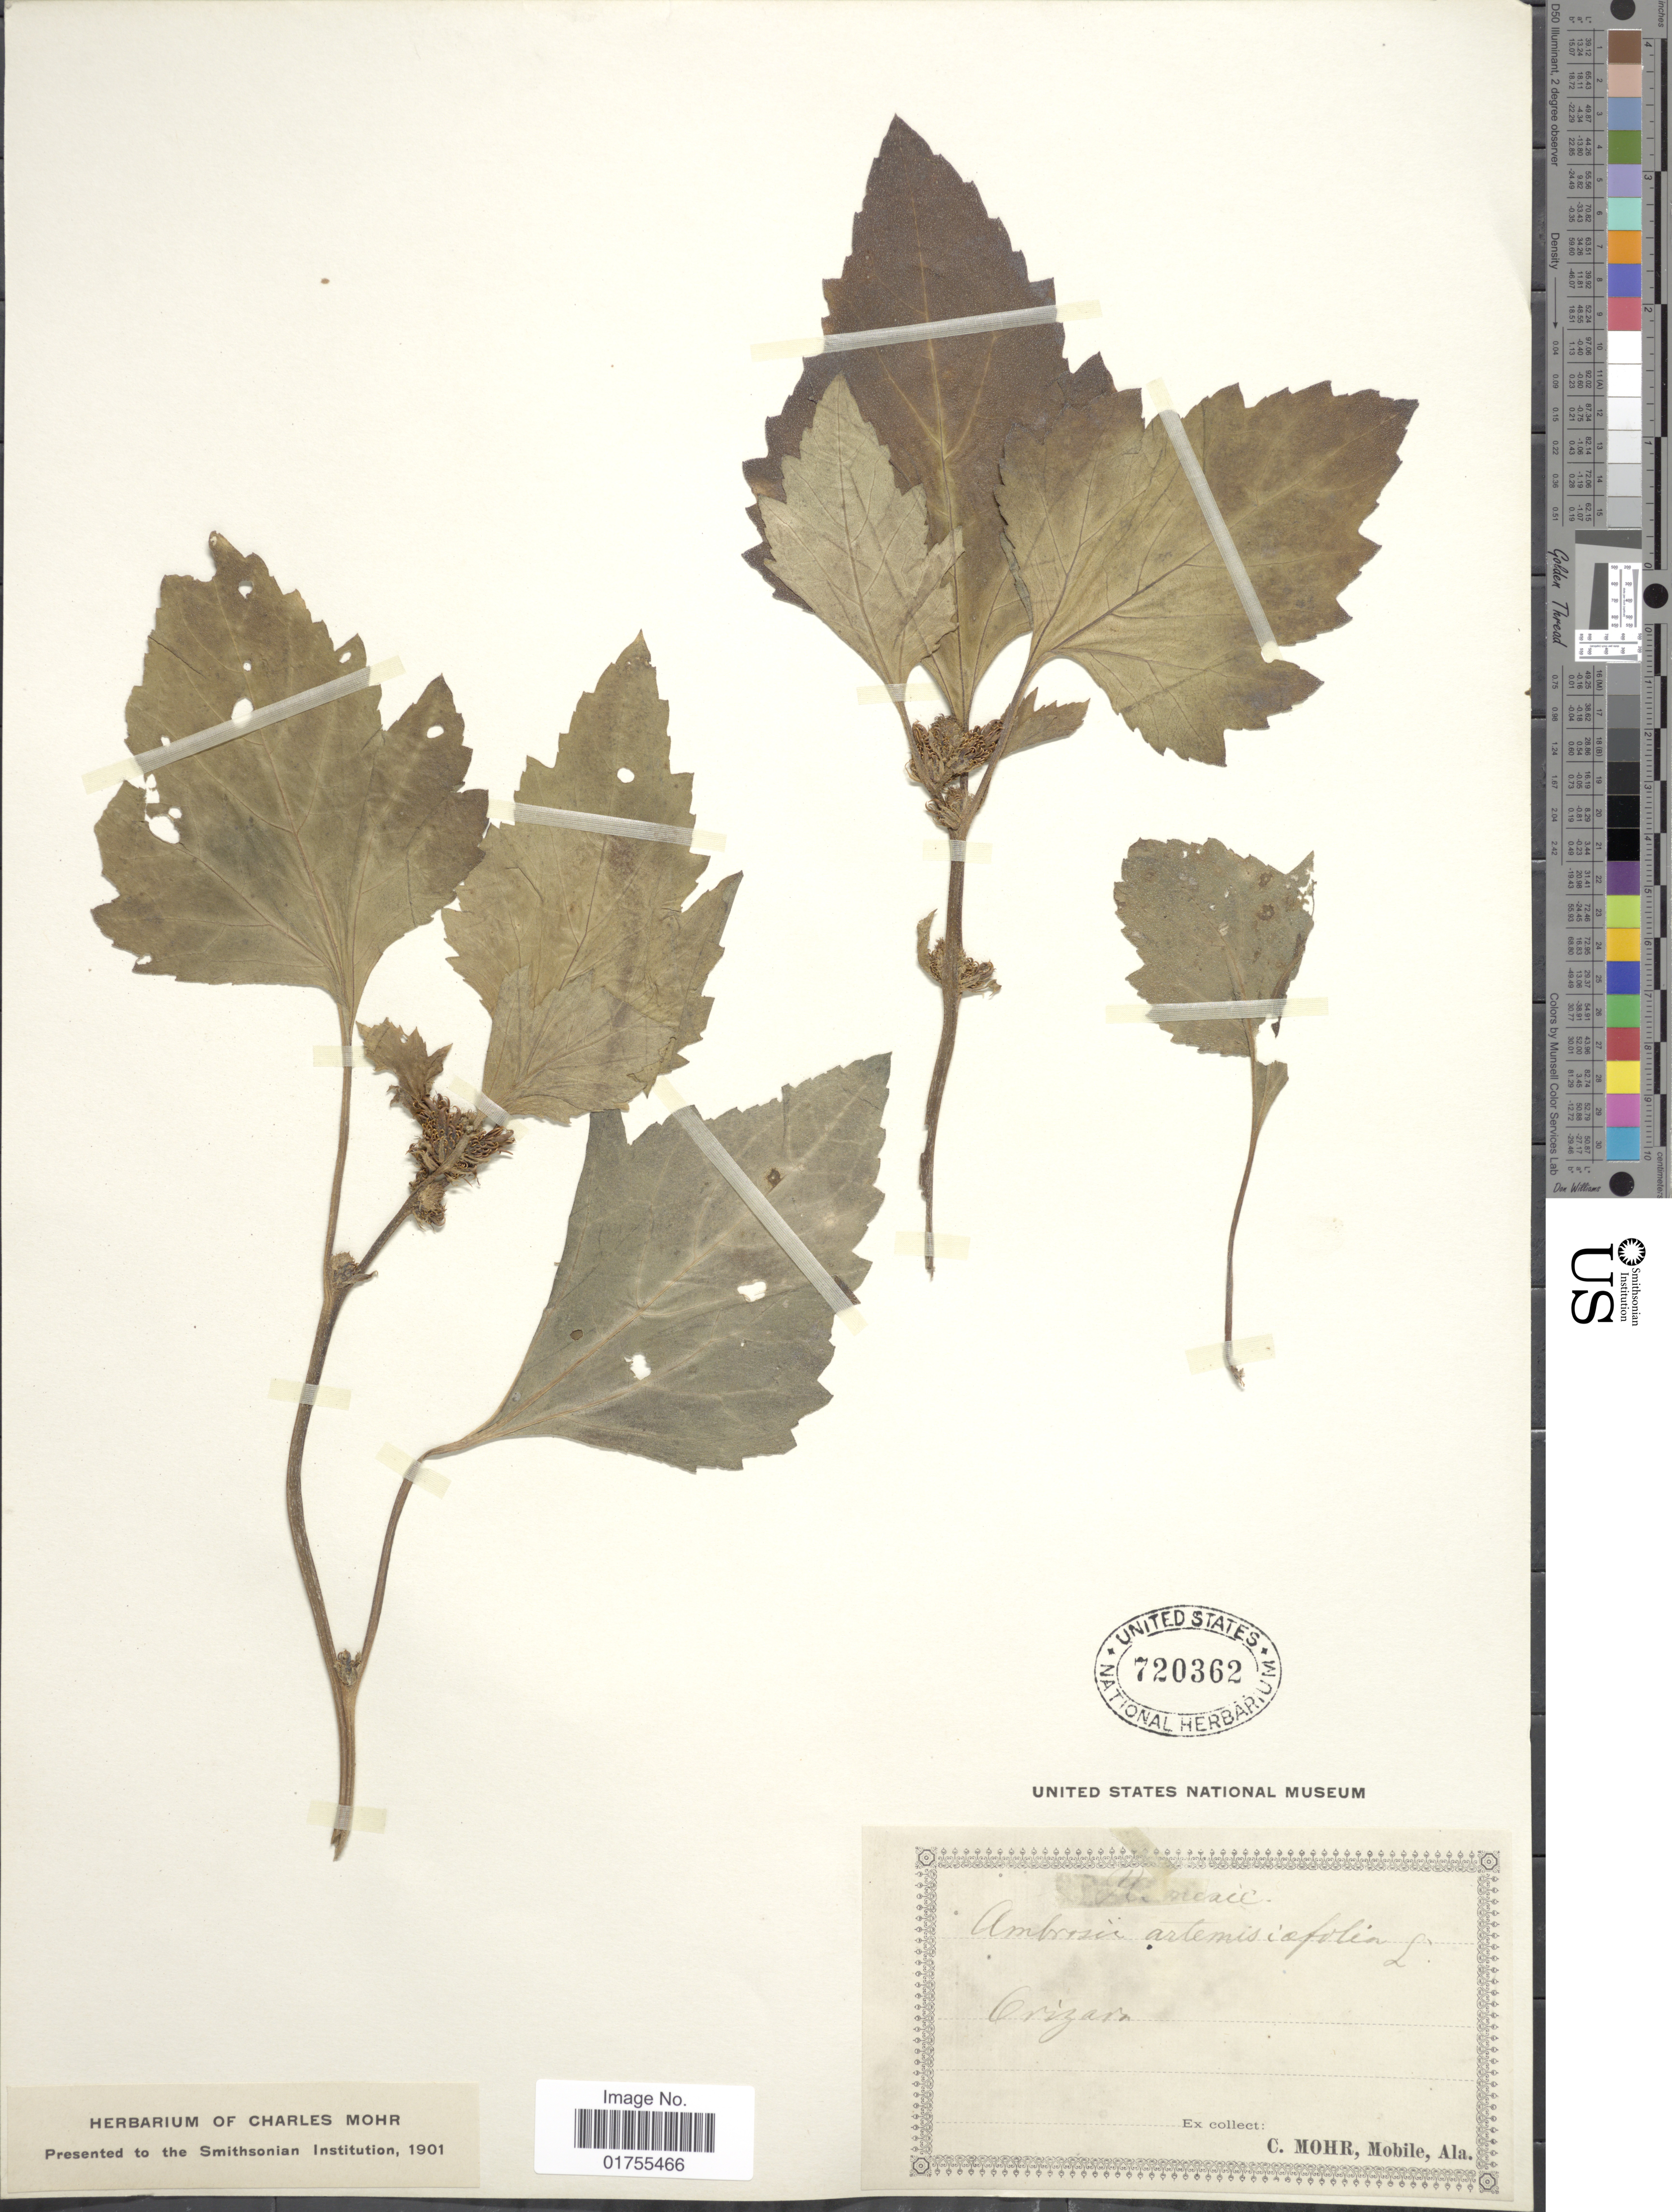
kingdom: Plantae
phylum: Tracheophyta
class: Magnoliopsida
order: Asterales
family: Asteraceae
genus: Xanthium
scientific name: Xanthium sp.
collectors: C. T. Mohr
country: Mexico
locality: Orizaba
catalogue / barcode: US 720362